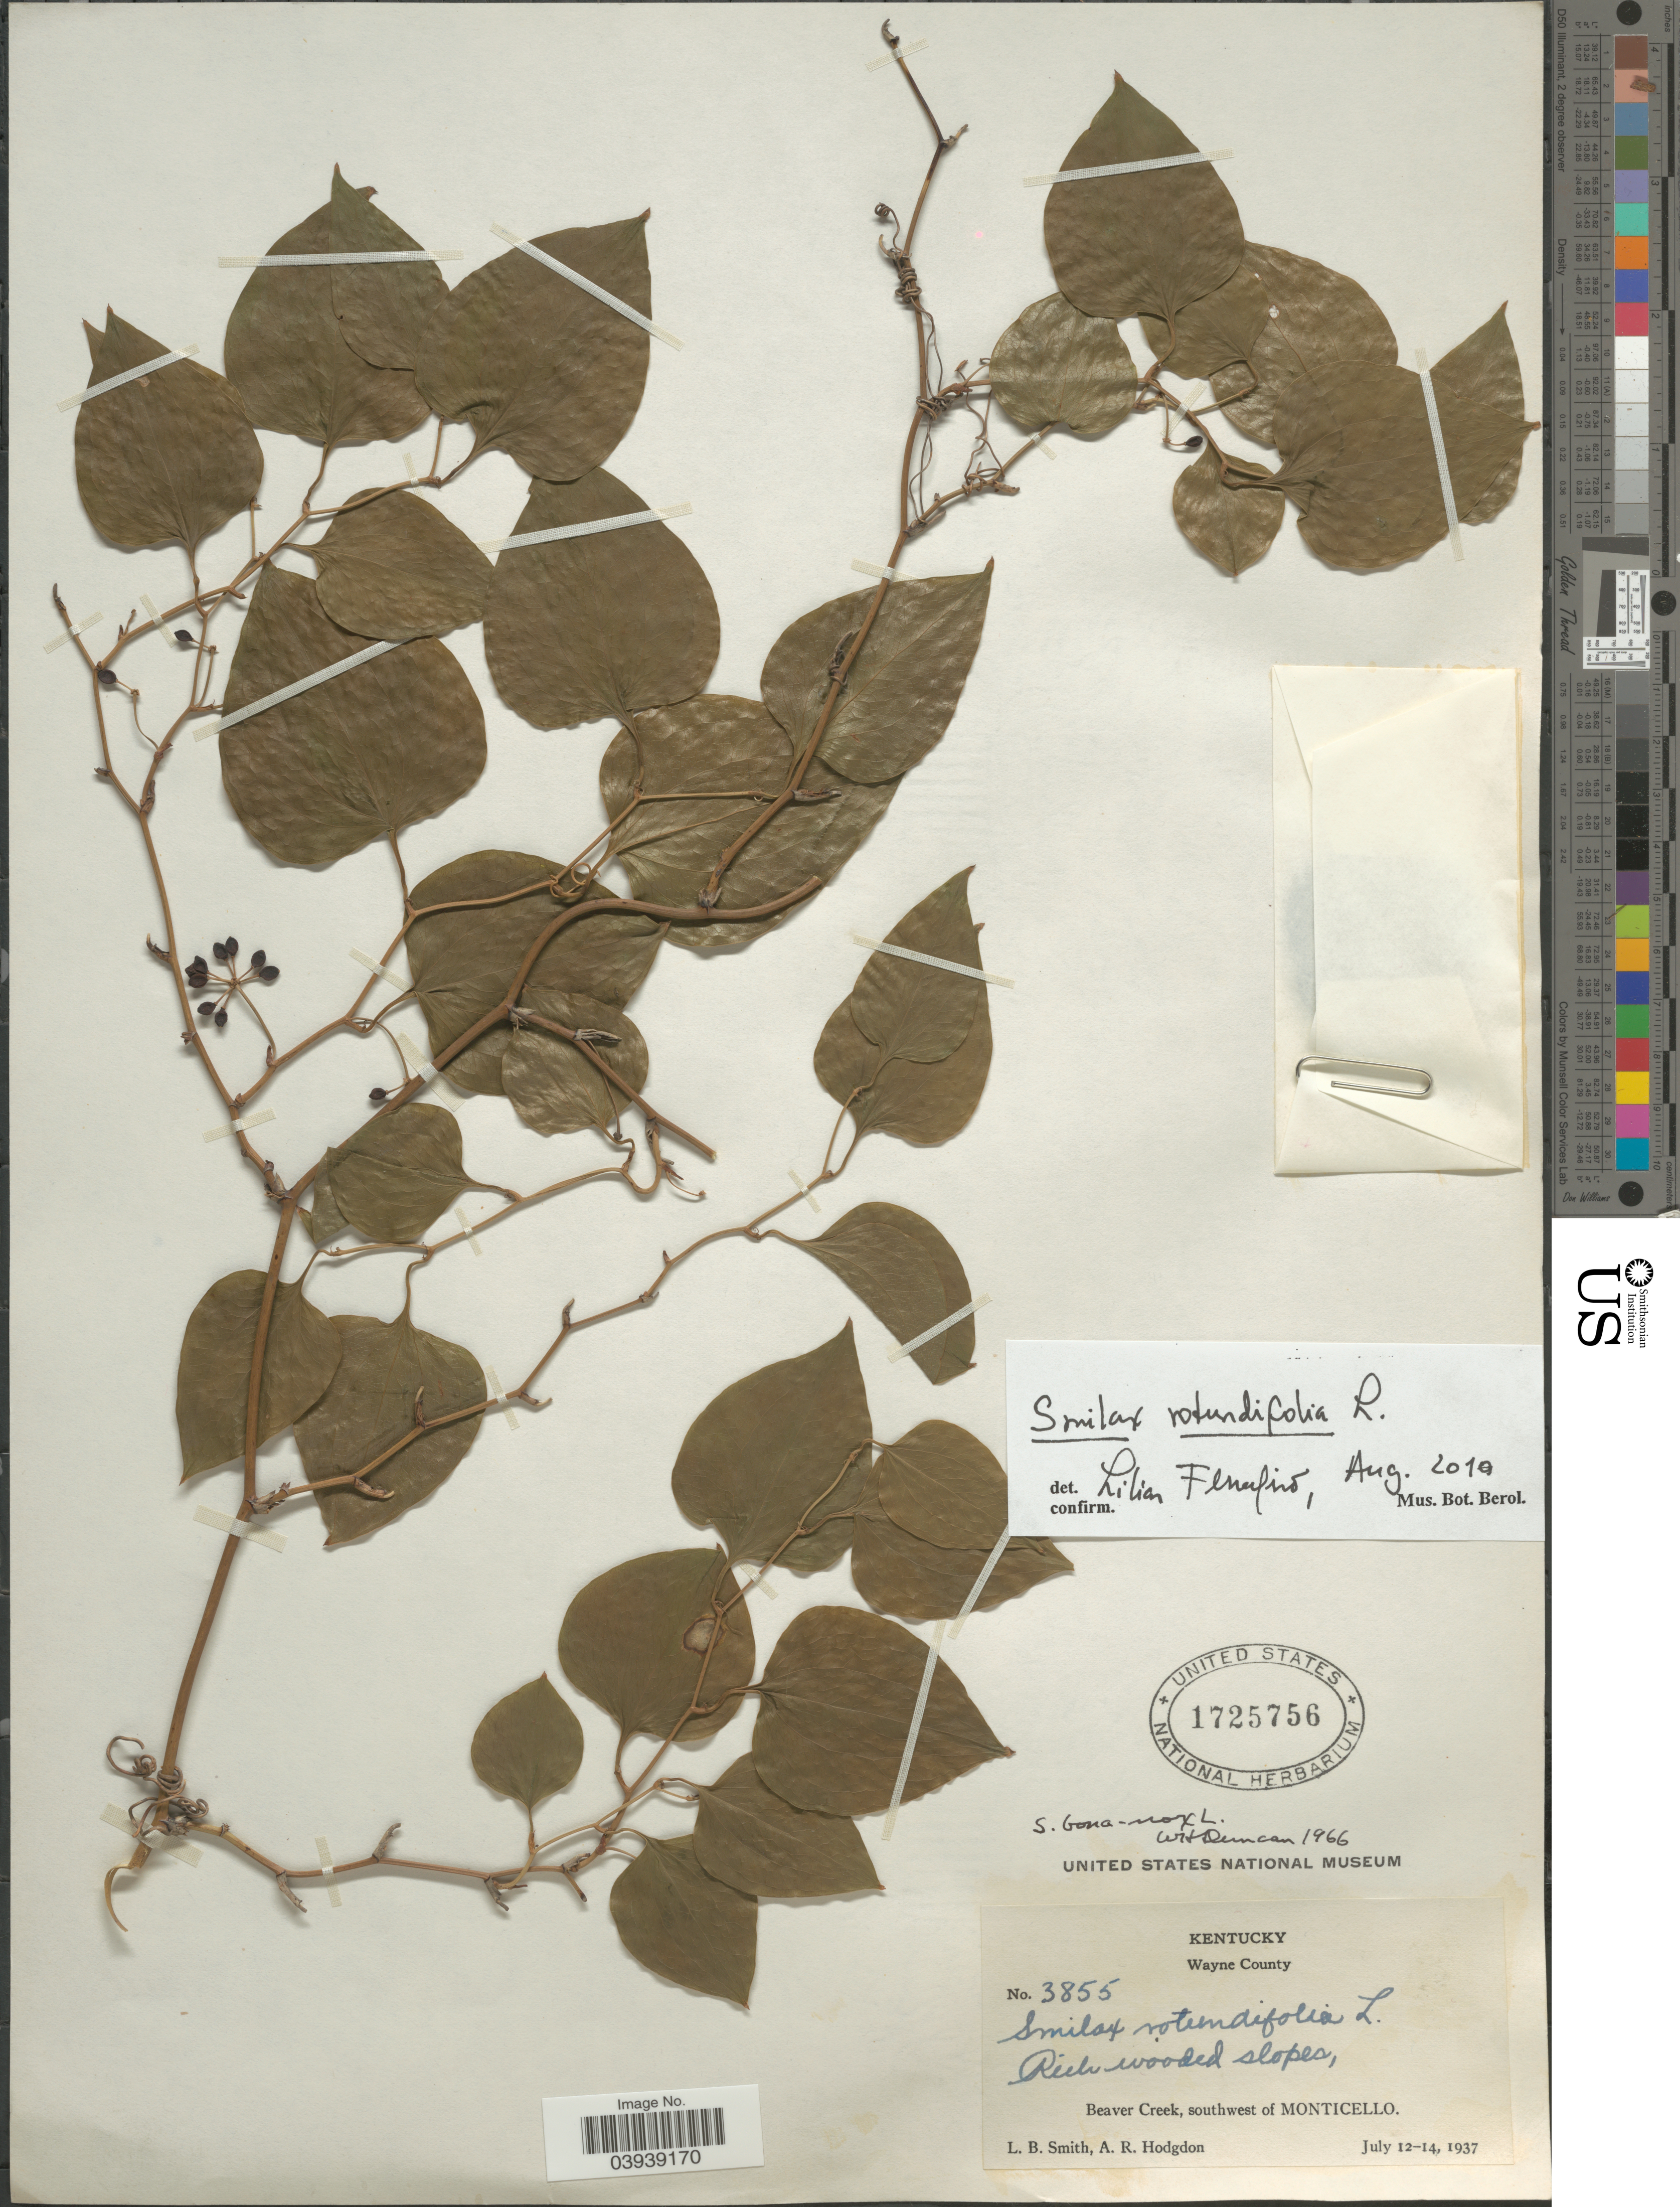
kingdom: Plantae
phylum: Tracheophyta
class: Liliopsida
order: Liliales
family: Smilacaceae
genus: Smilax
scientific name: Smilax rotundifolia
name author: L.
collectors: L. Smith & A. R. Hodgdon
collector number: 3855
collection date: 1937-07-12/1937-07-14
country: United States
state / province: Kentucky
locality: Wayne County. Rich wooded slopes, Beaver Creek, southwest of Monticello.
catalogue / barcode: US 1725756